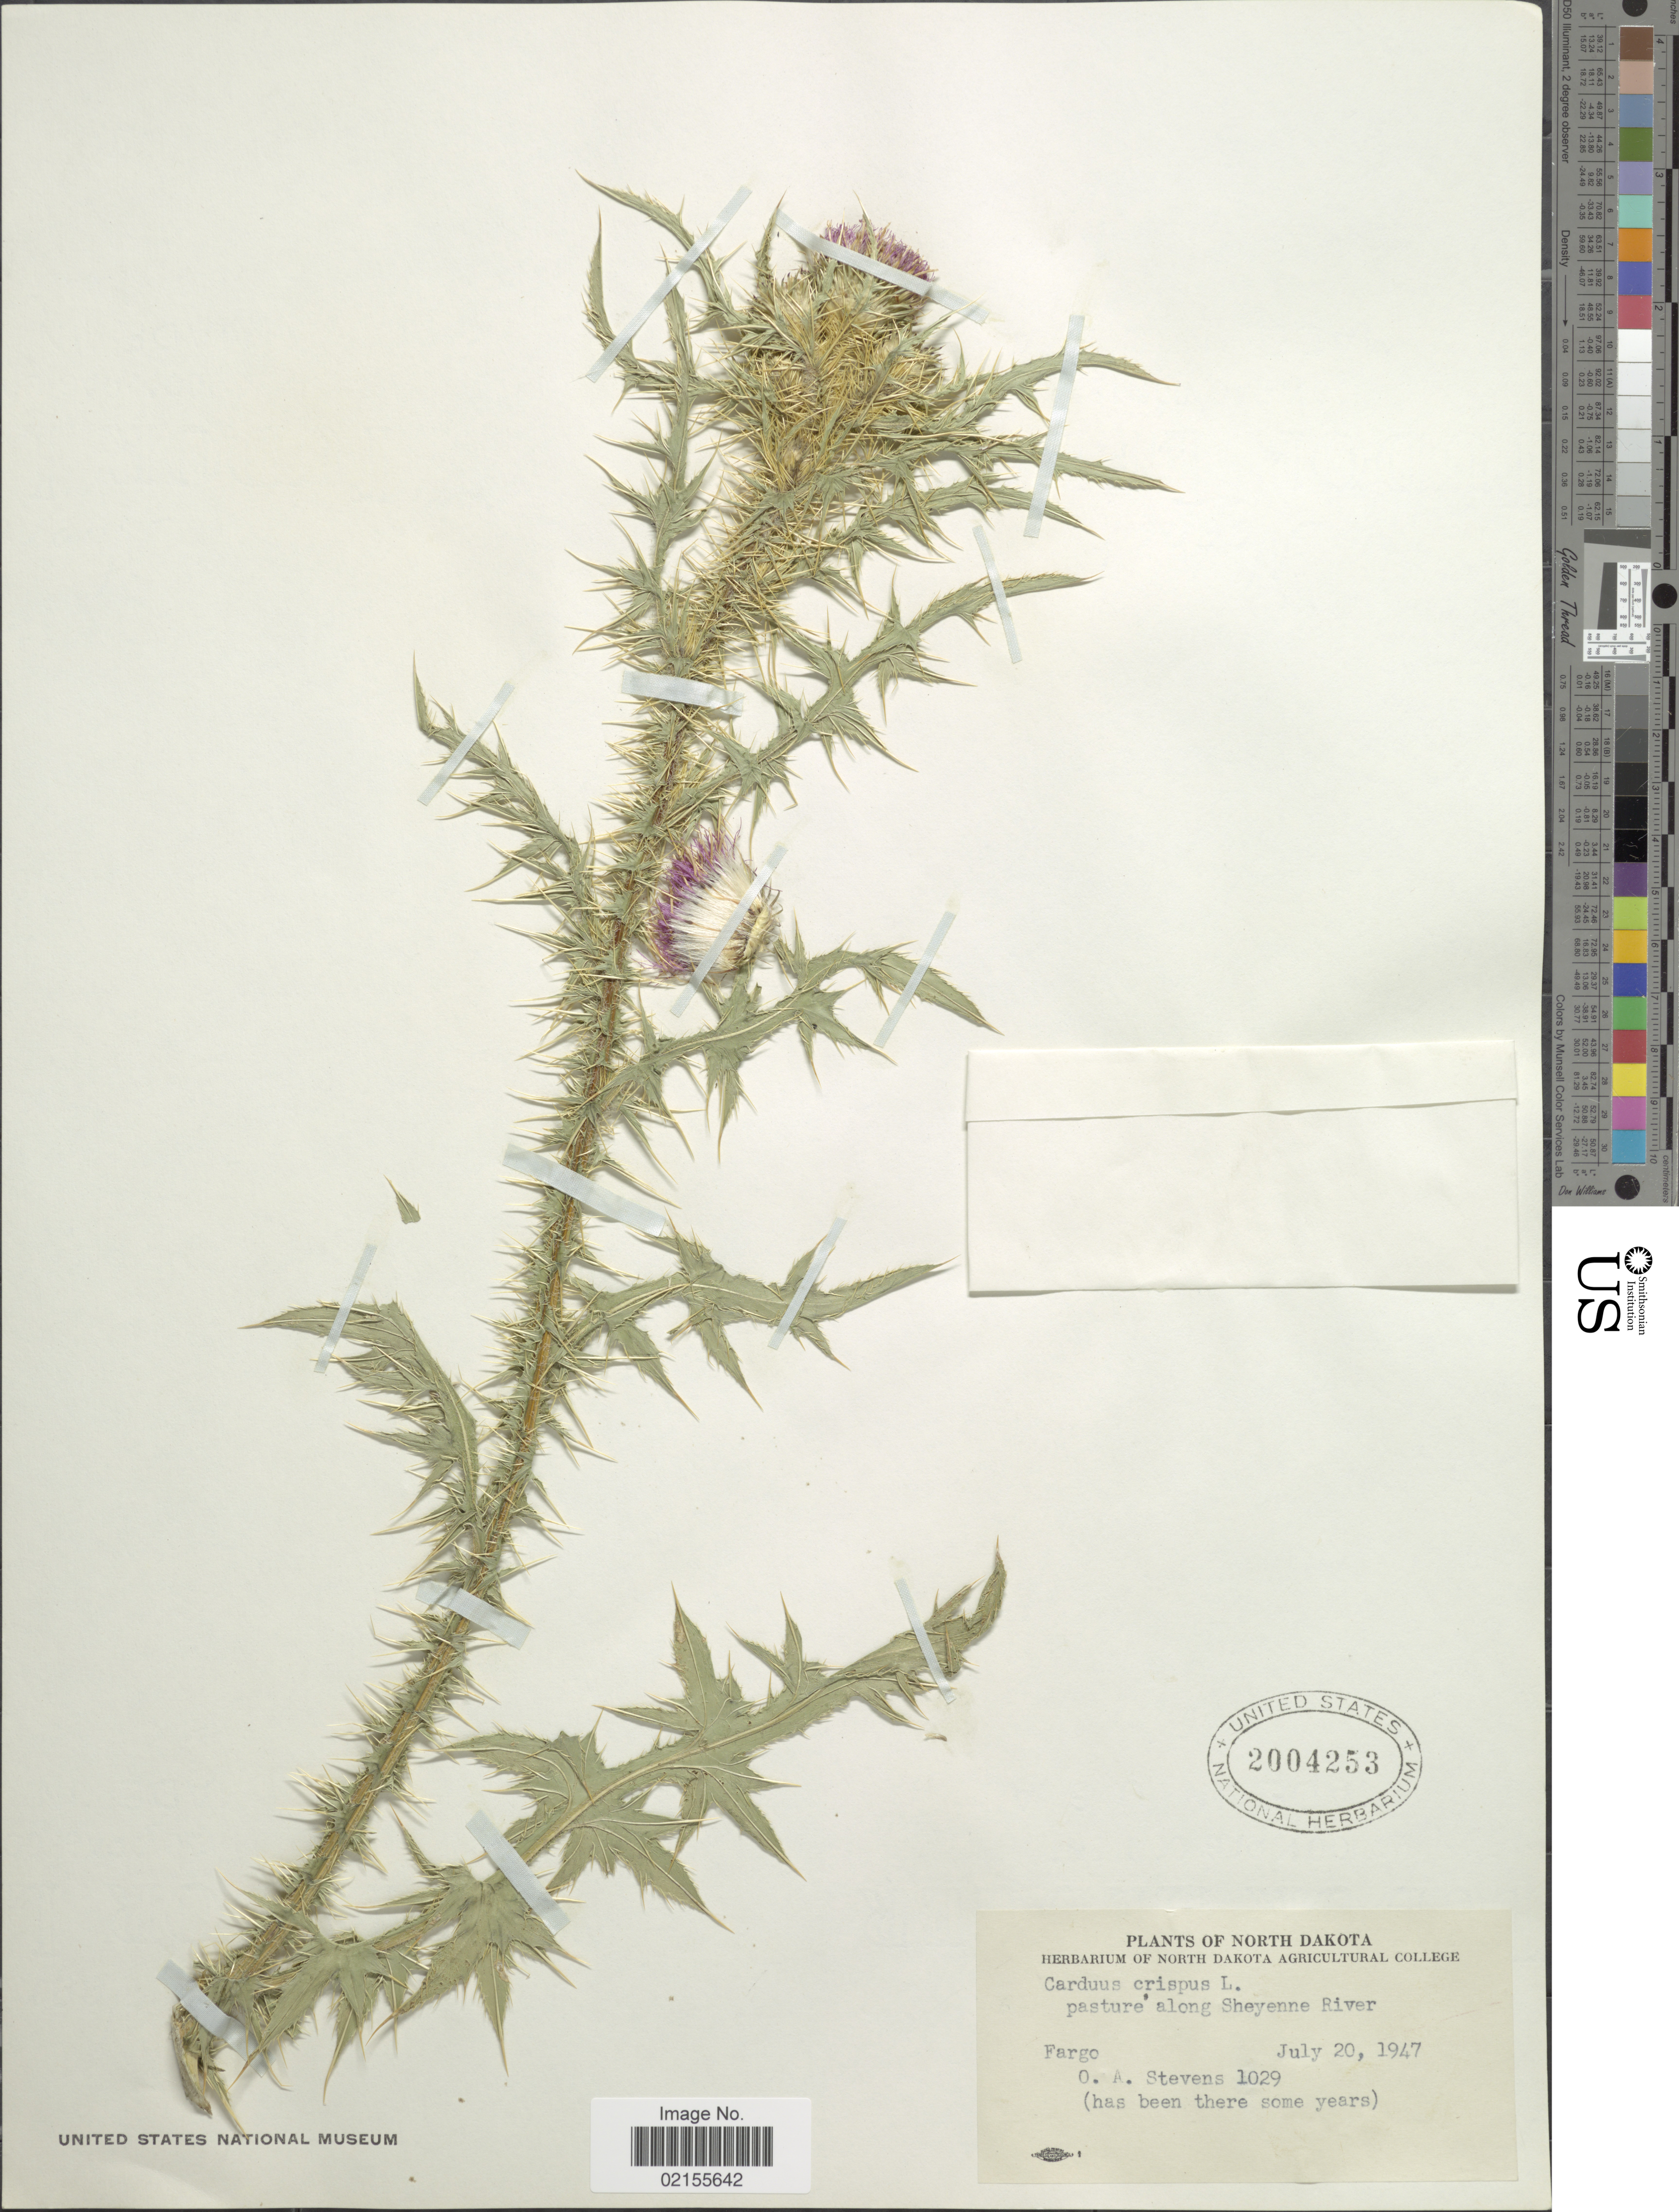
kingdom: Plantae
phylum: Tracheophyta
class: Magnoliopsida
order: Asterales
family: Asteraceae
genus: Carduus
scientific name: Carduus crispus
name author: L.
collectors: O. A. Stevens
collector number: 1029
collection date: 1947-07-20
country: United States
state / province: North Dakota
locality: Fargo, pasture along Sheyenne River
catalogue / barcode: US 2004253